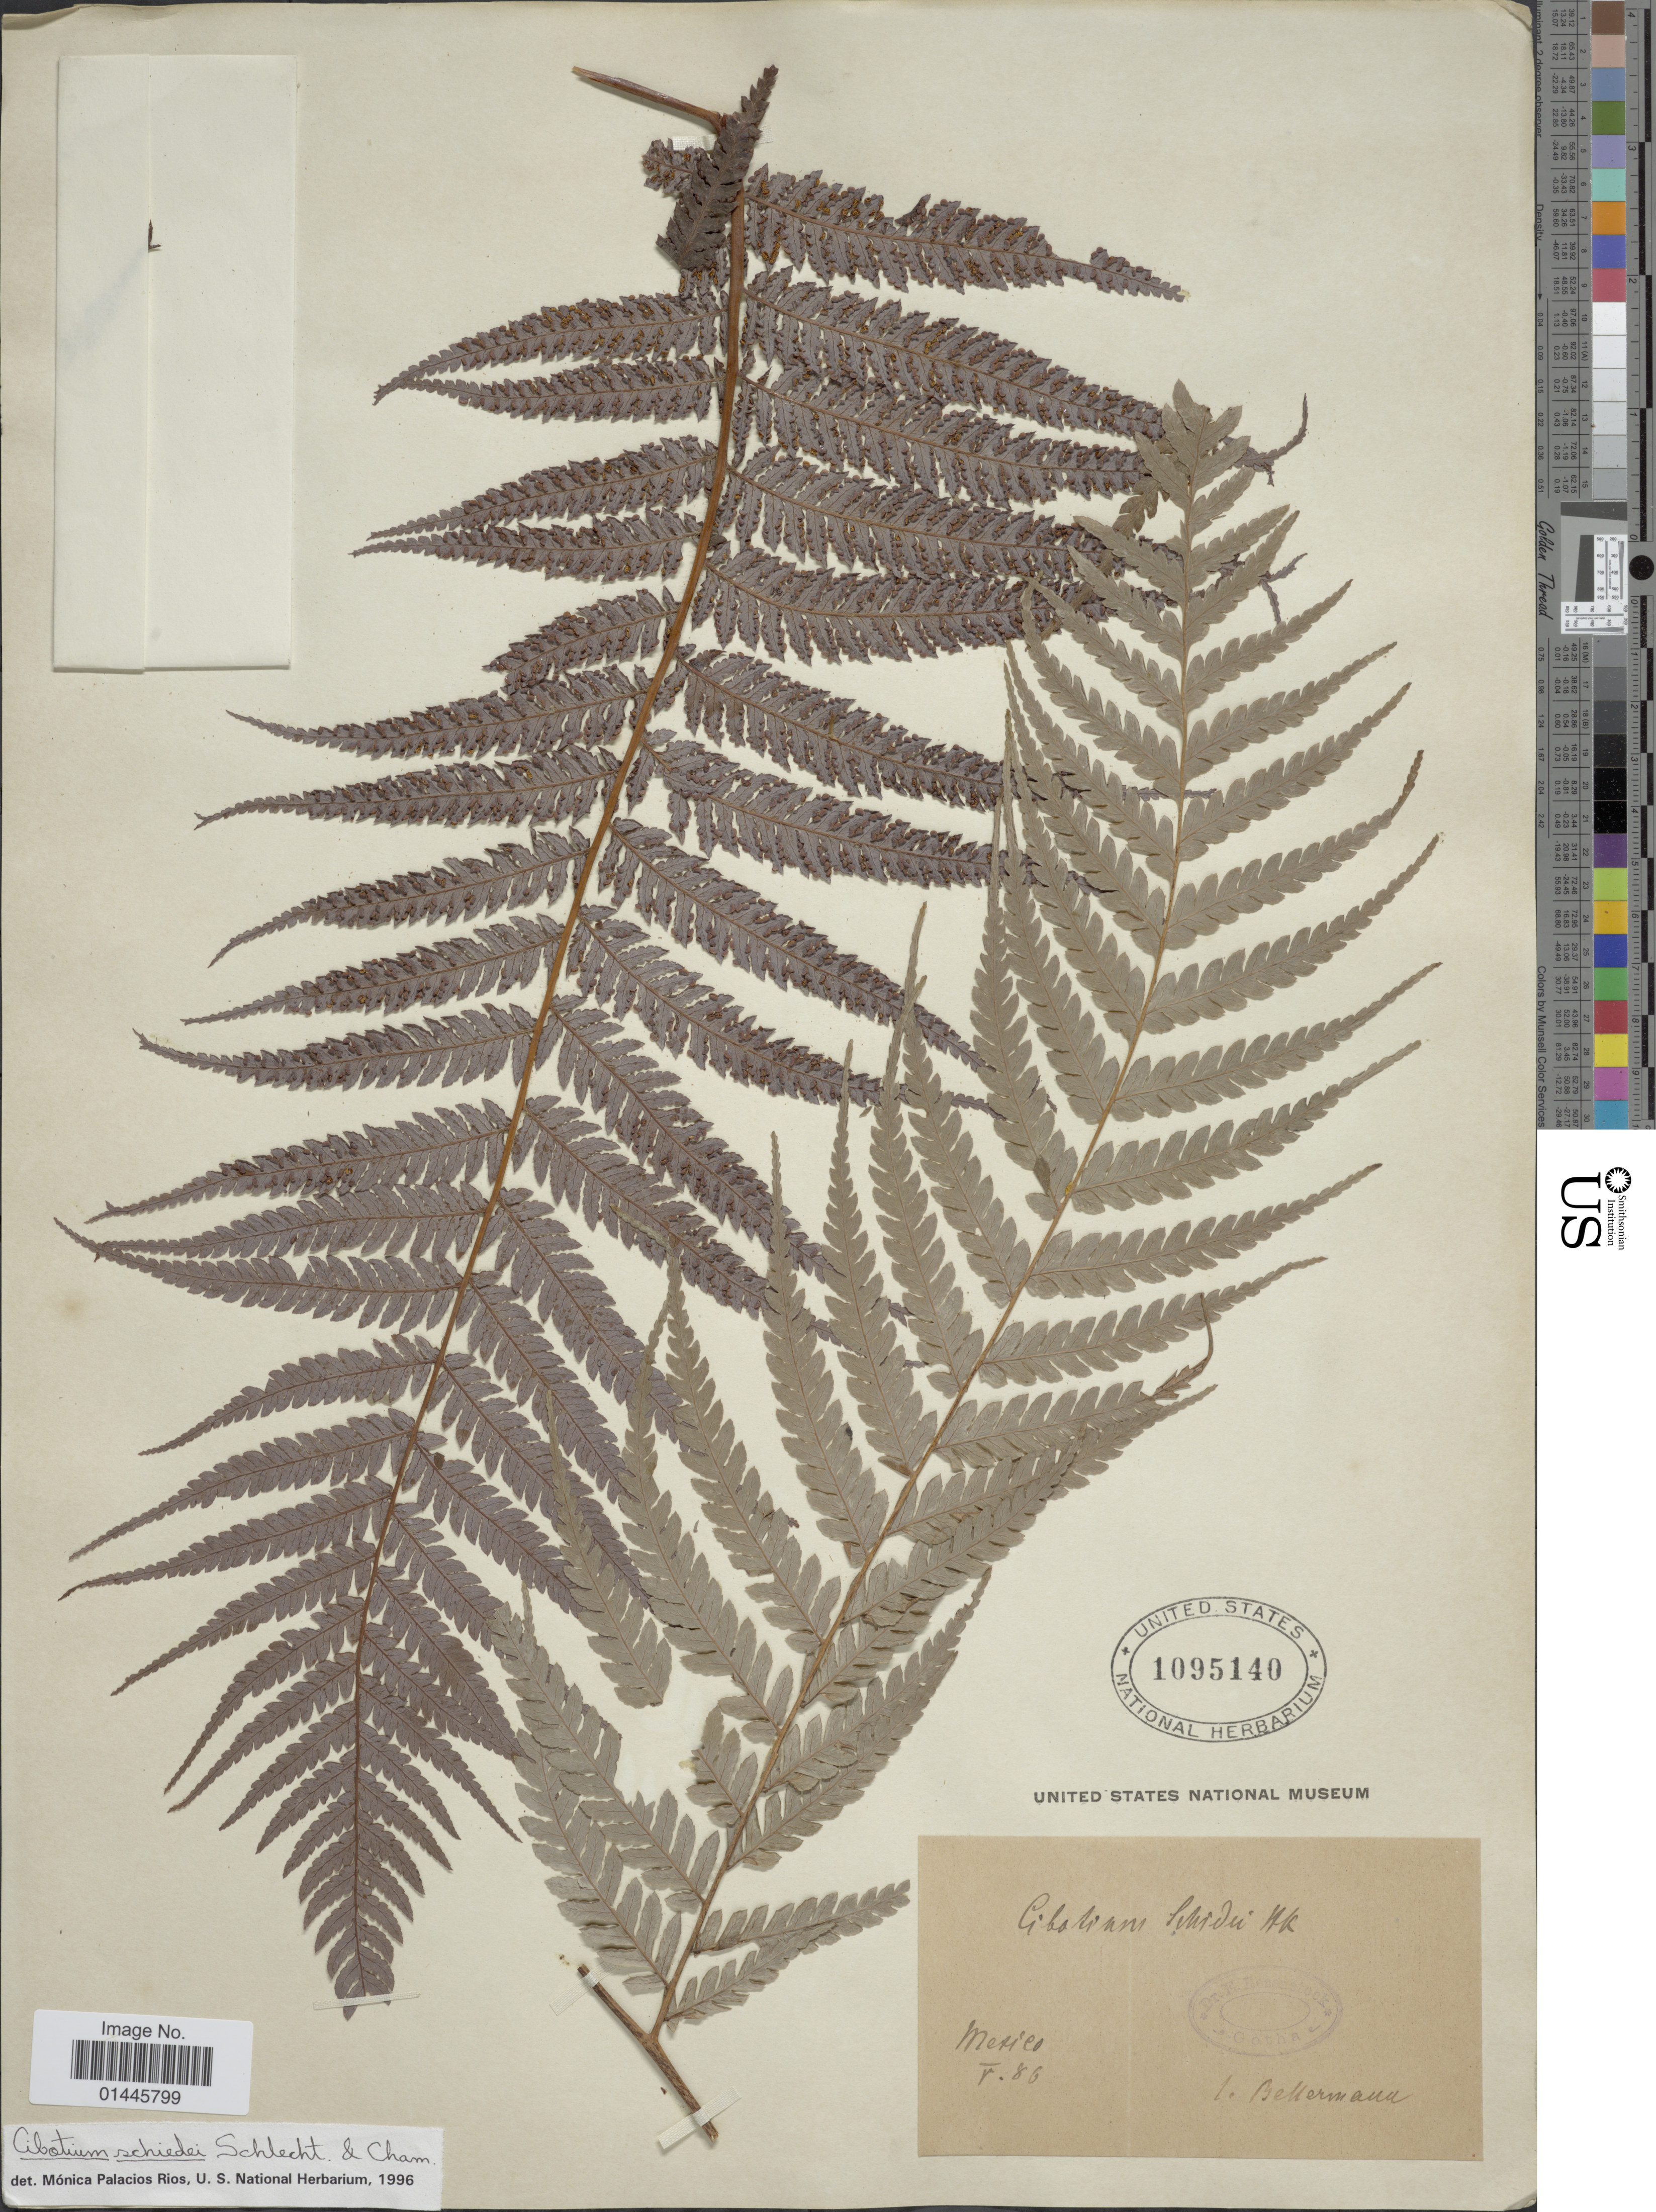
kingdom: Plantae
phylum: Tracheophyta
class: Polypodiopsida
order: Cyatheales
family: Cibotiaceae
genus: Cibotium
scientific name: Cibotium schiedei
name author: Schltdl. & Cham.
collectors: Bellermann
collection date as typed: Transcribed d/m/y: /5/88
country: Mexico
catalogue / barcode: US 1095140